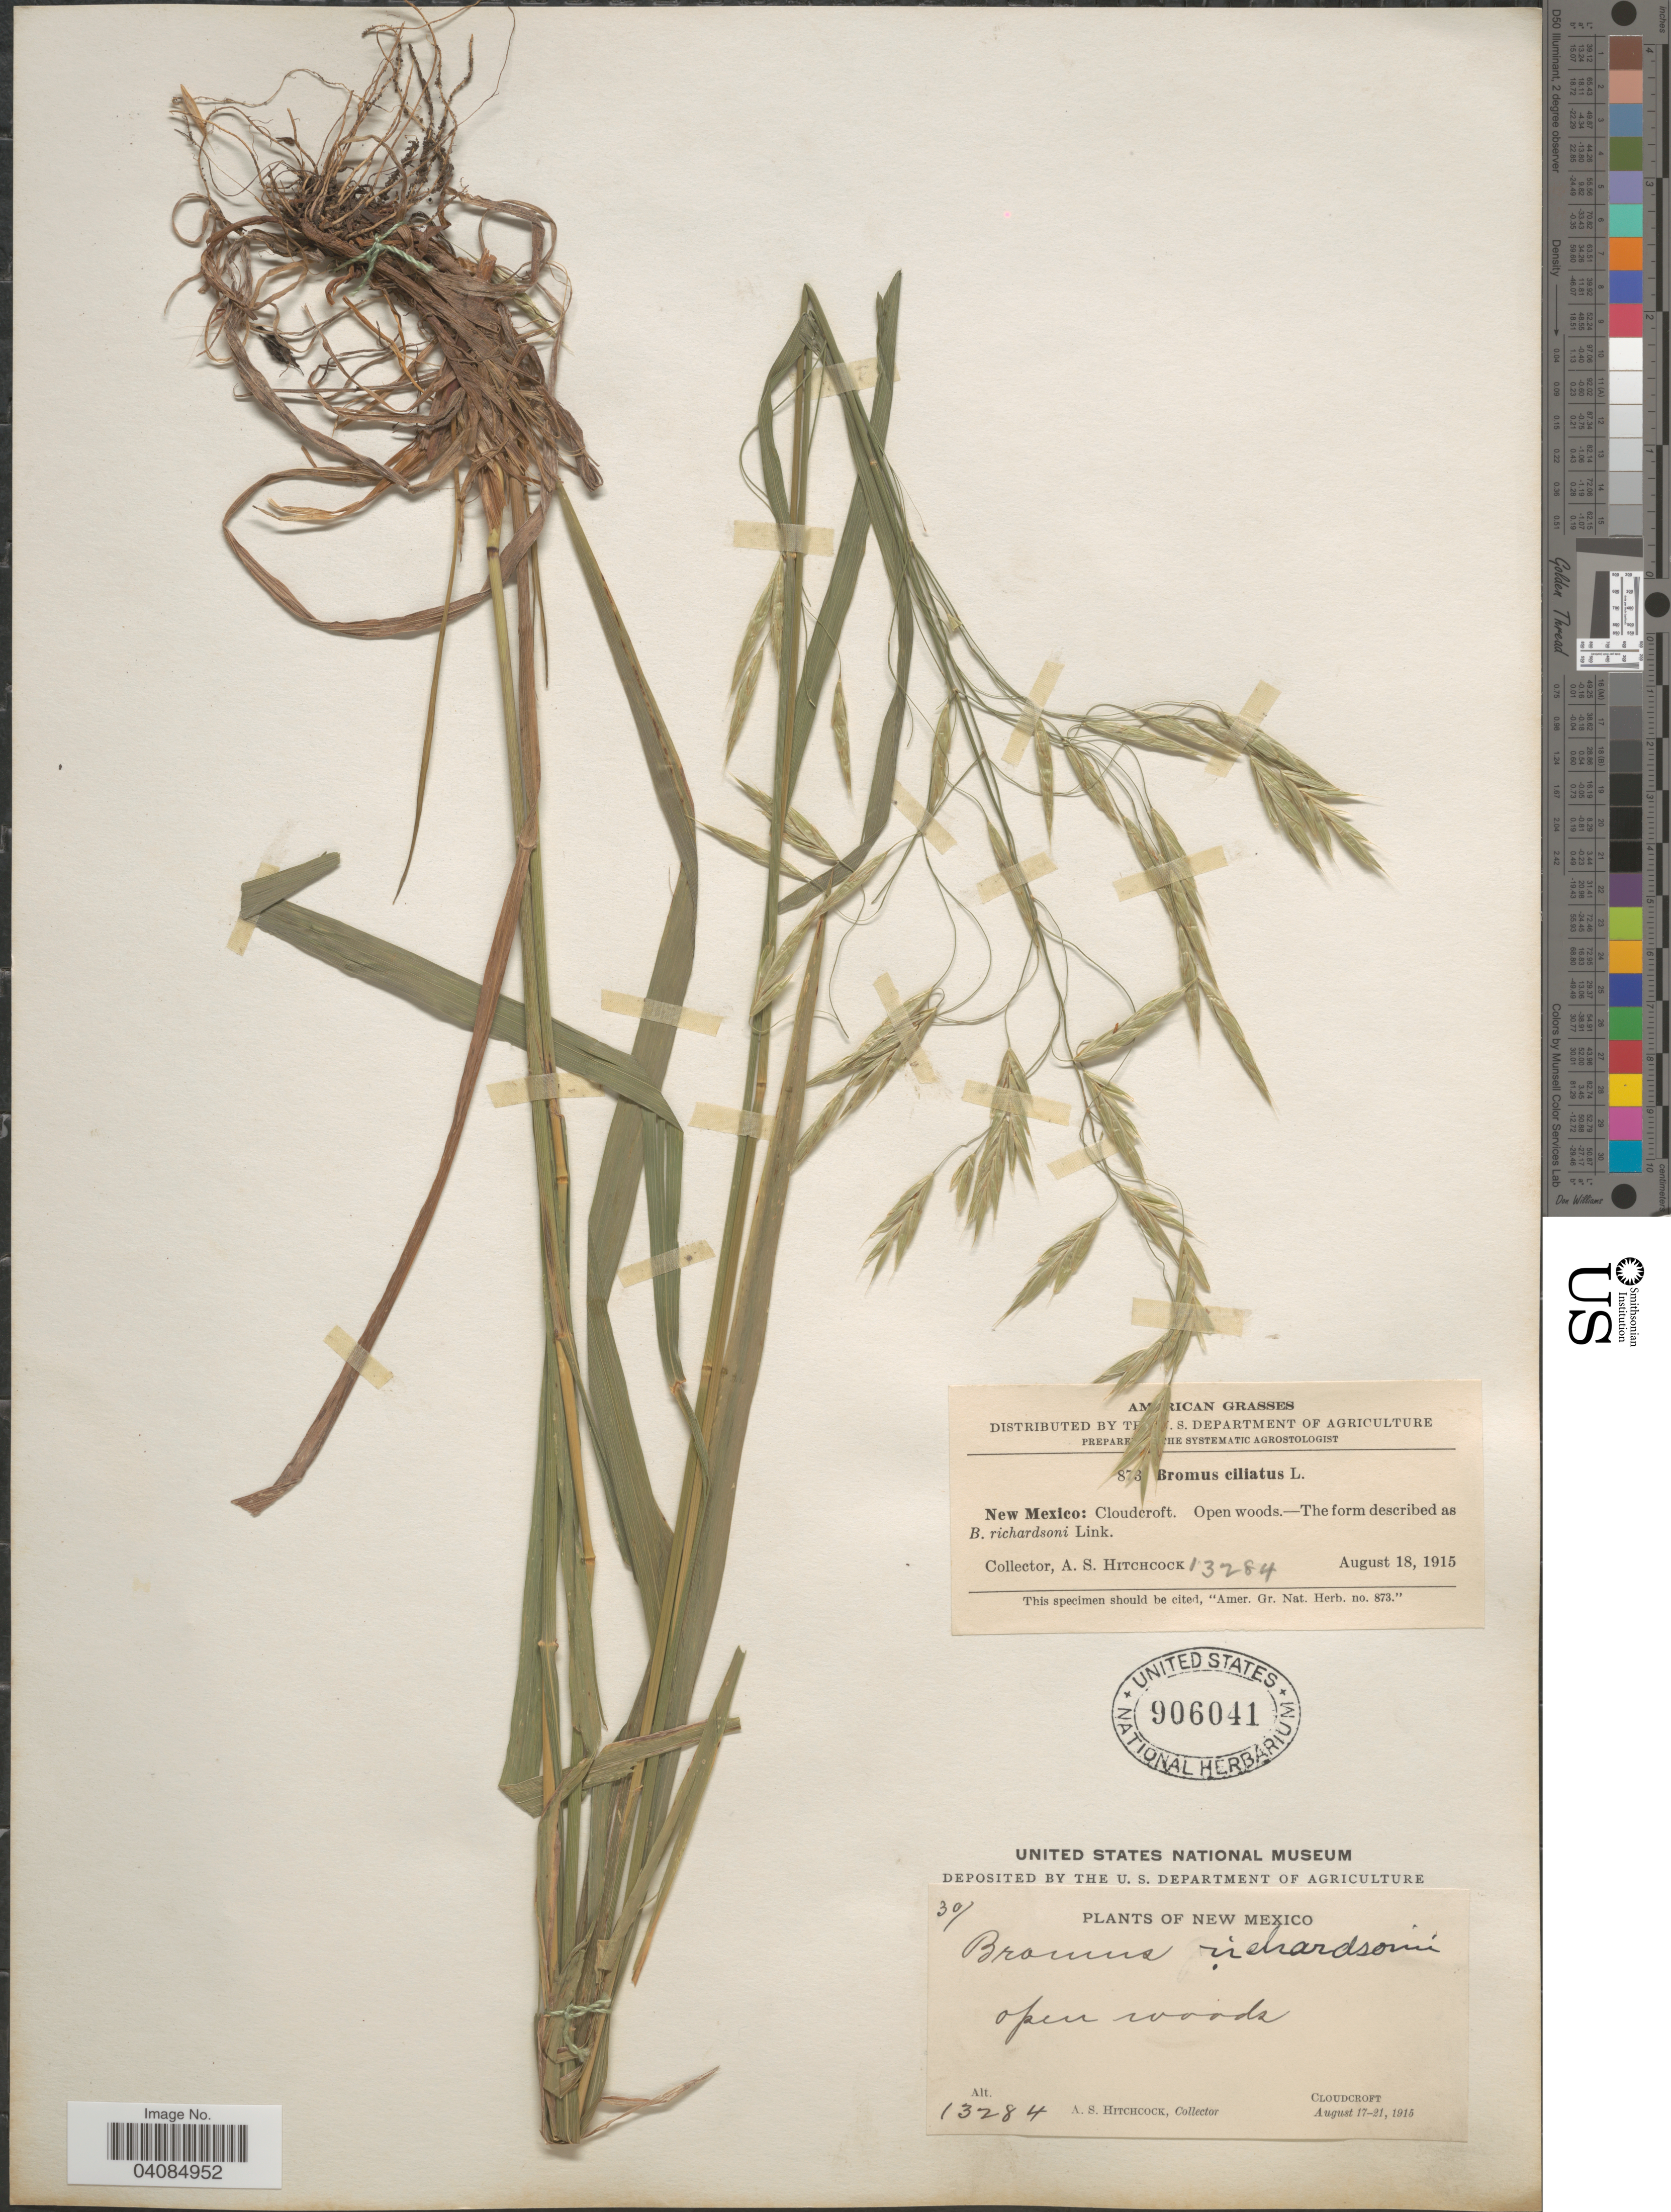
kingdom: Plantae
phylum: Tracheophyta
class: Liliopsida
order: Poales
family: Poaceae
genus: Bromus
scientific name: Bromus racemosus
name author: L.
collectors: A. S. Hitchcock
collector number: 13284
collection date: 1915-08-18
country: United States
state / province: New Mexico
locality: Cloudcroft. Open woods.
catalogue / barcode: US 906041